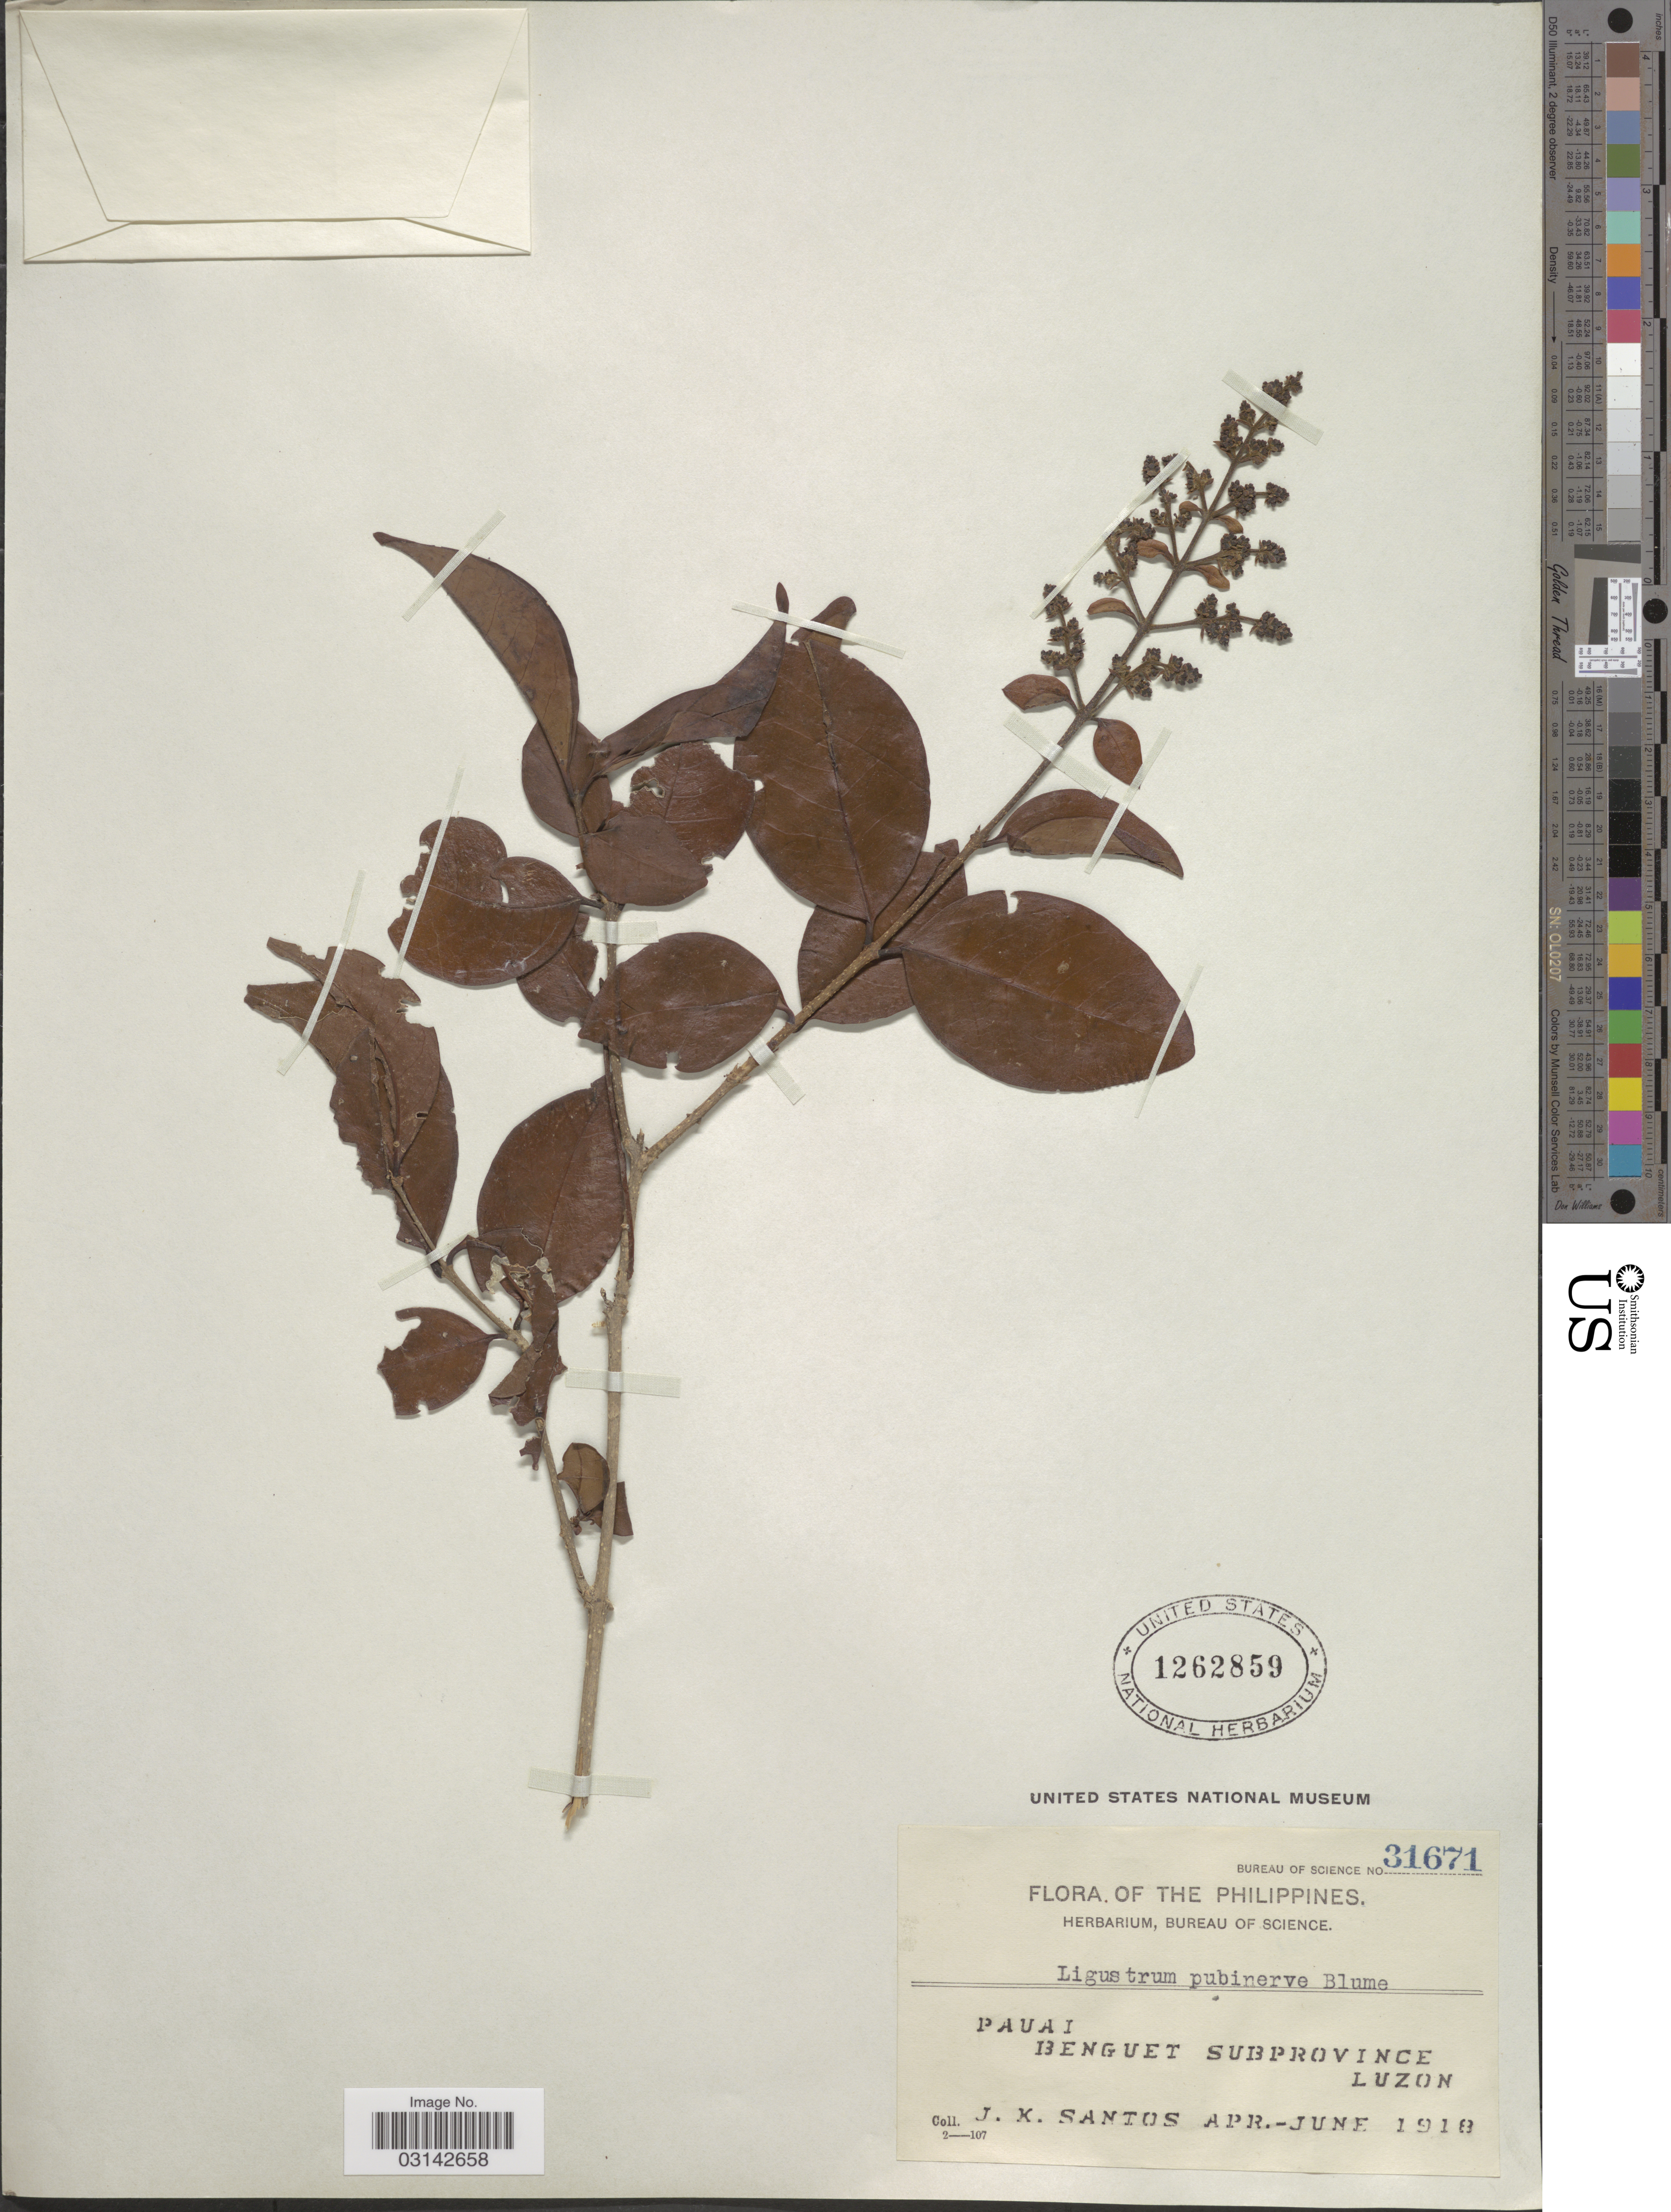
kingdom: Plantae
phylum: Tracheophyta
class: Magnoliopsida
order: Lamiales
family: Oleaceae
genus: Ligustrum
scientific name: Ligustrum sp.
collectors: J. K. Santos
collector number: Bureau of Science 31671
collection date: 1918-04/1918-06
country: Philippines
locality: Pauai, Benguet Subprovince, Luzon.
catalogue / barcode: US 1262859